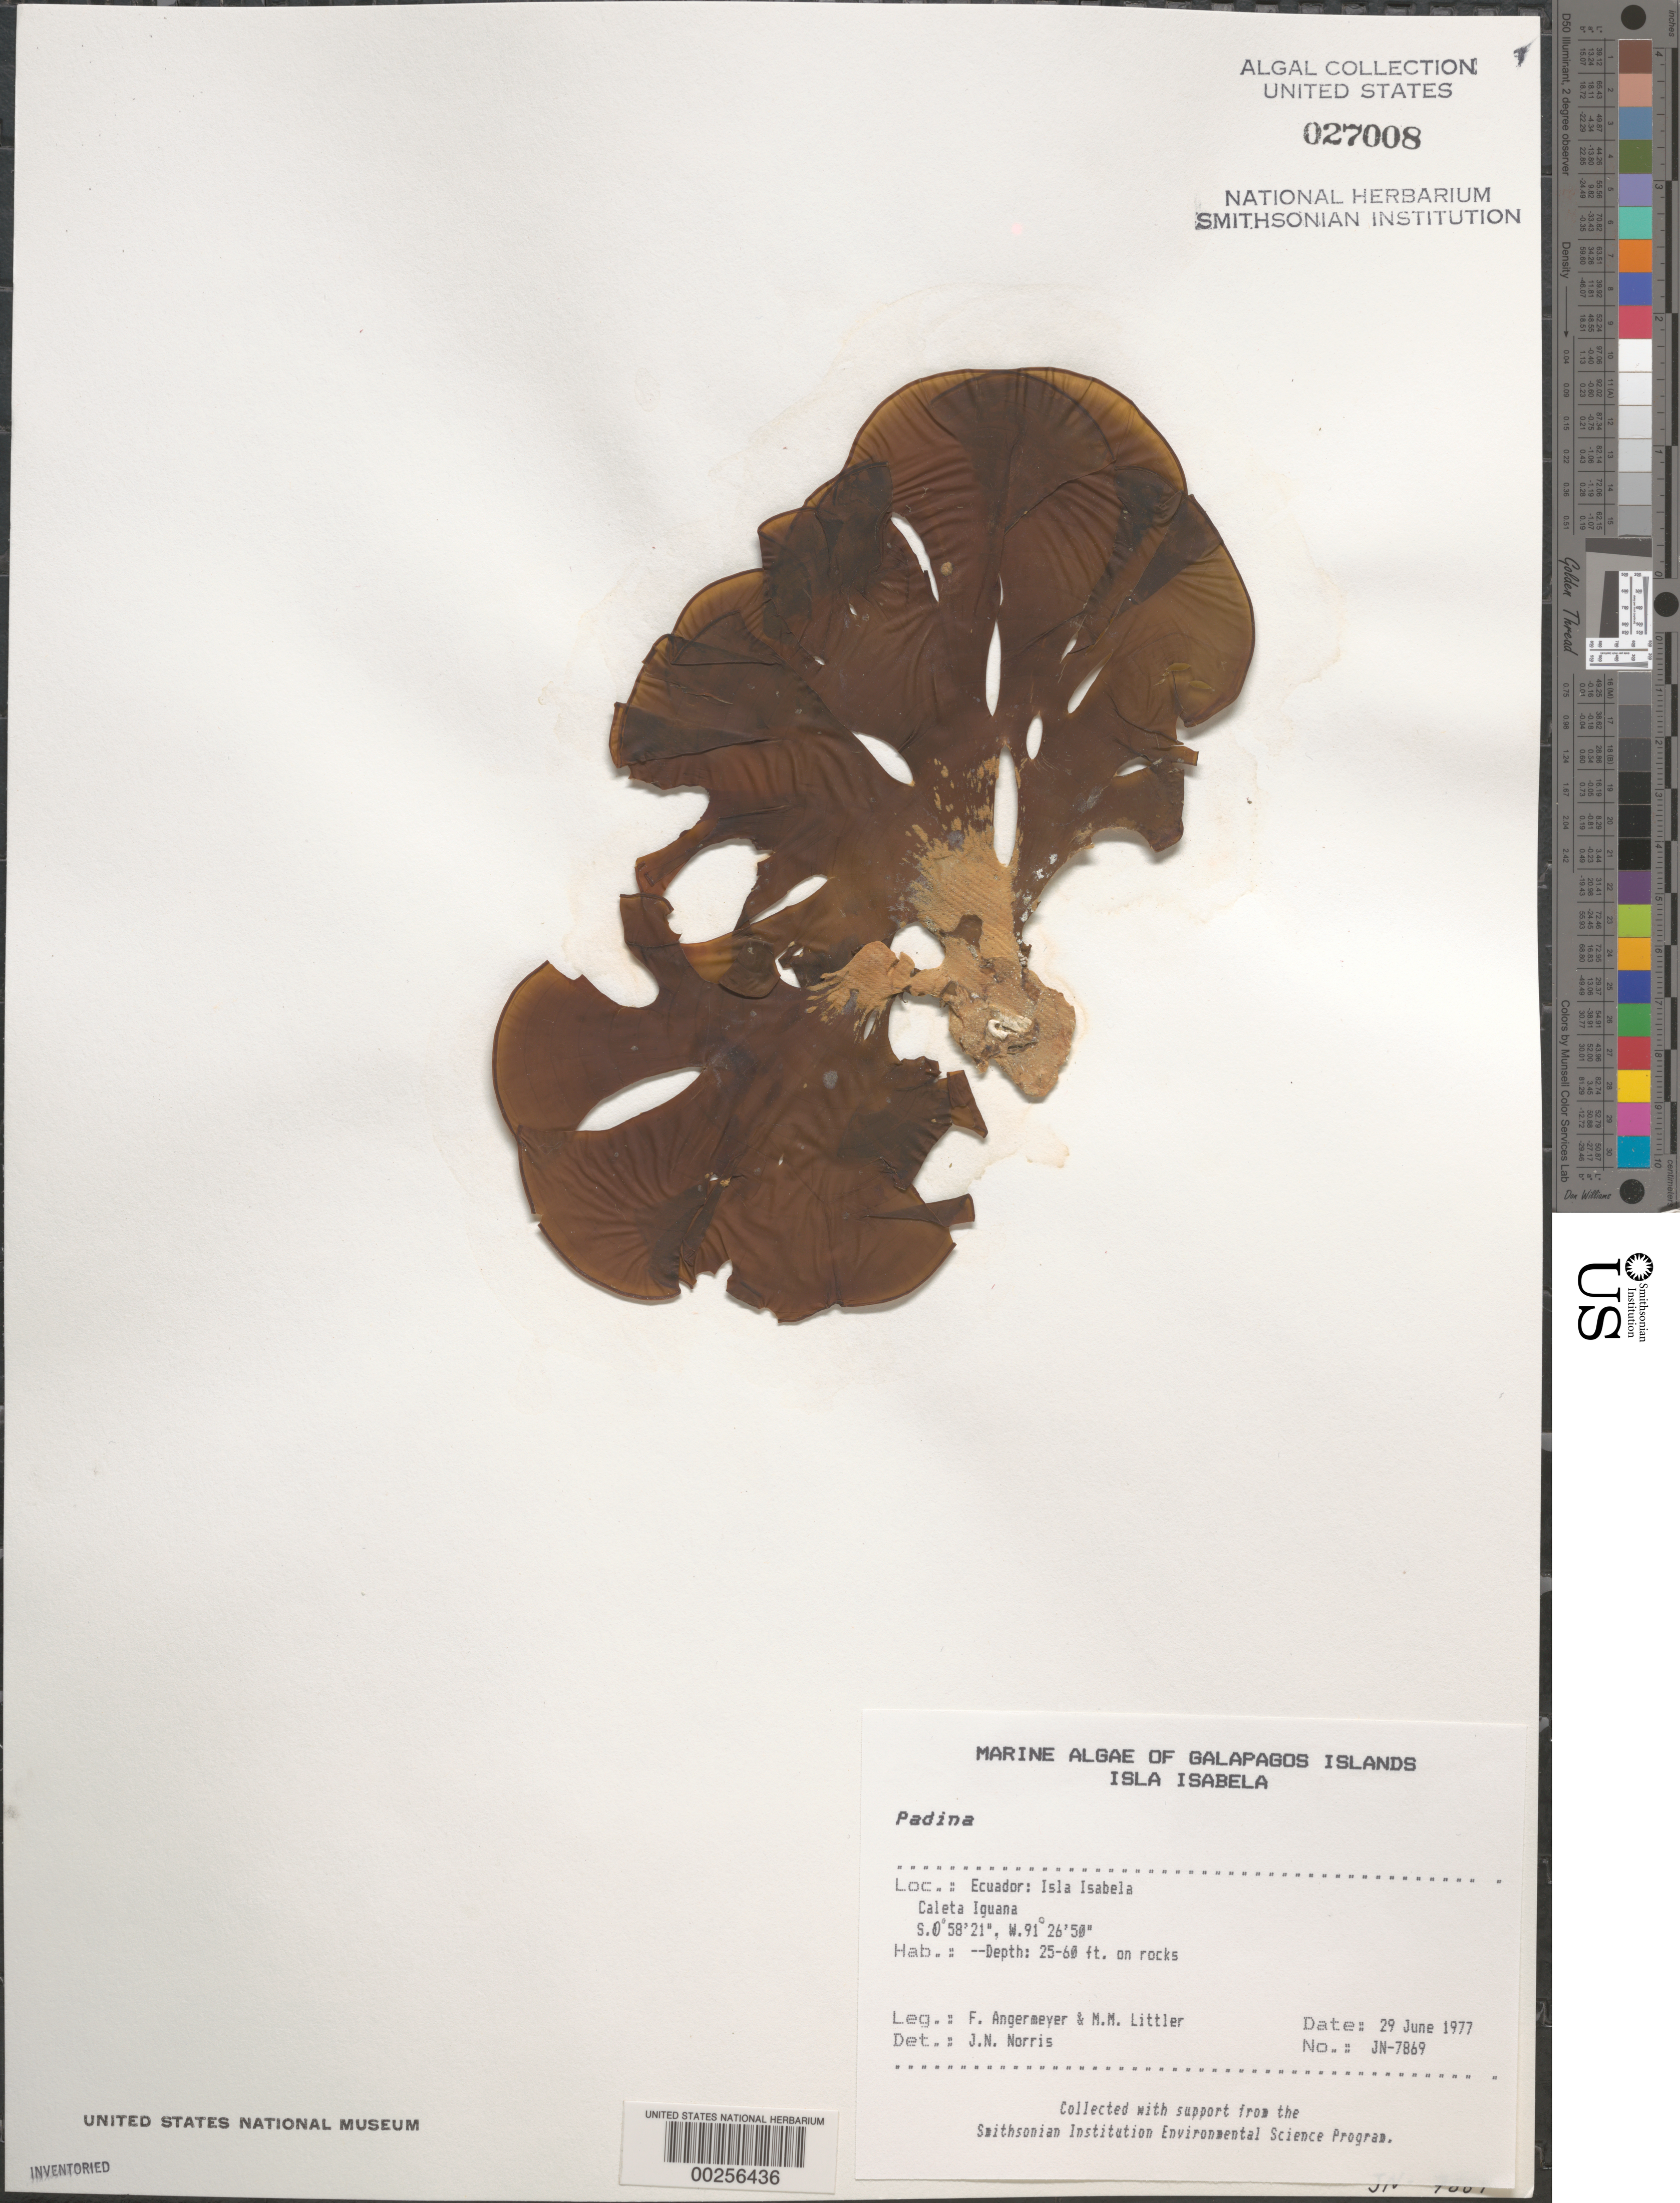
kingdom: Chromista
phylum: Ochrophyta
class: Phaeophyceae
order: Dictyotales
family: Dictyotaceae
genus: Padina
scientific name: Padina sp.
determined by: Norris, James N.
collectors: F. Angermeyer & M. M. Littler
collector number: Jn-7869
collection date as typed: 29 Jun 1977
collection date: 1977-06-29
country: Ecuador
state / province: Colón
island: Isabela [Albemarle]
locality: Caleta Iguana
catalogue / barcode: US 27008